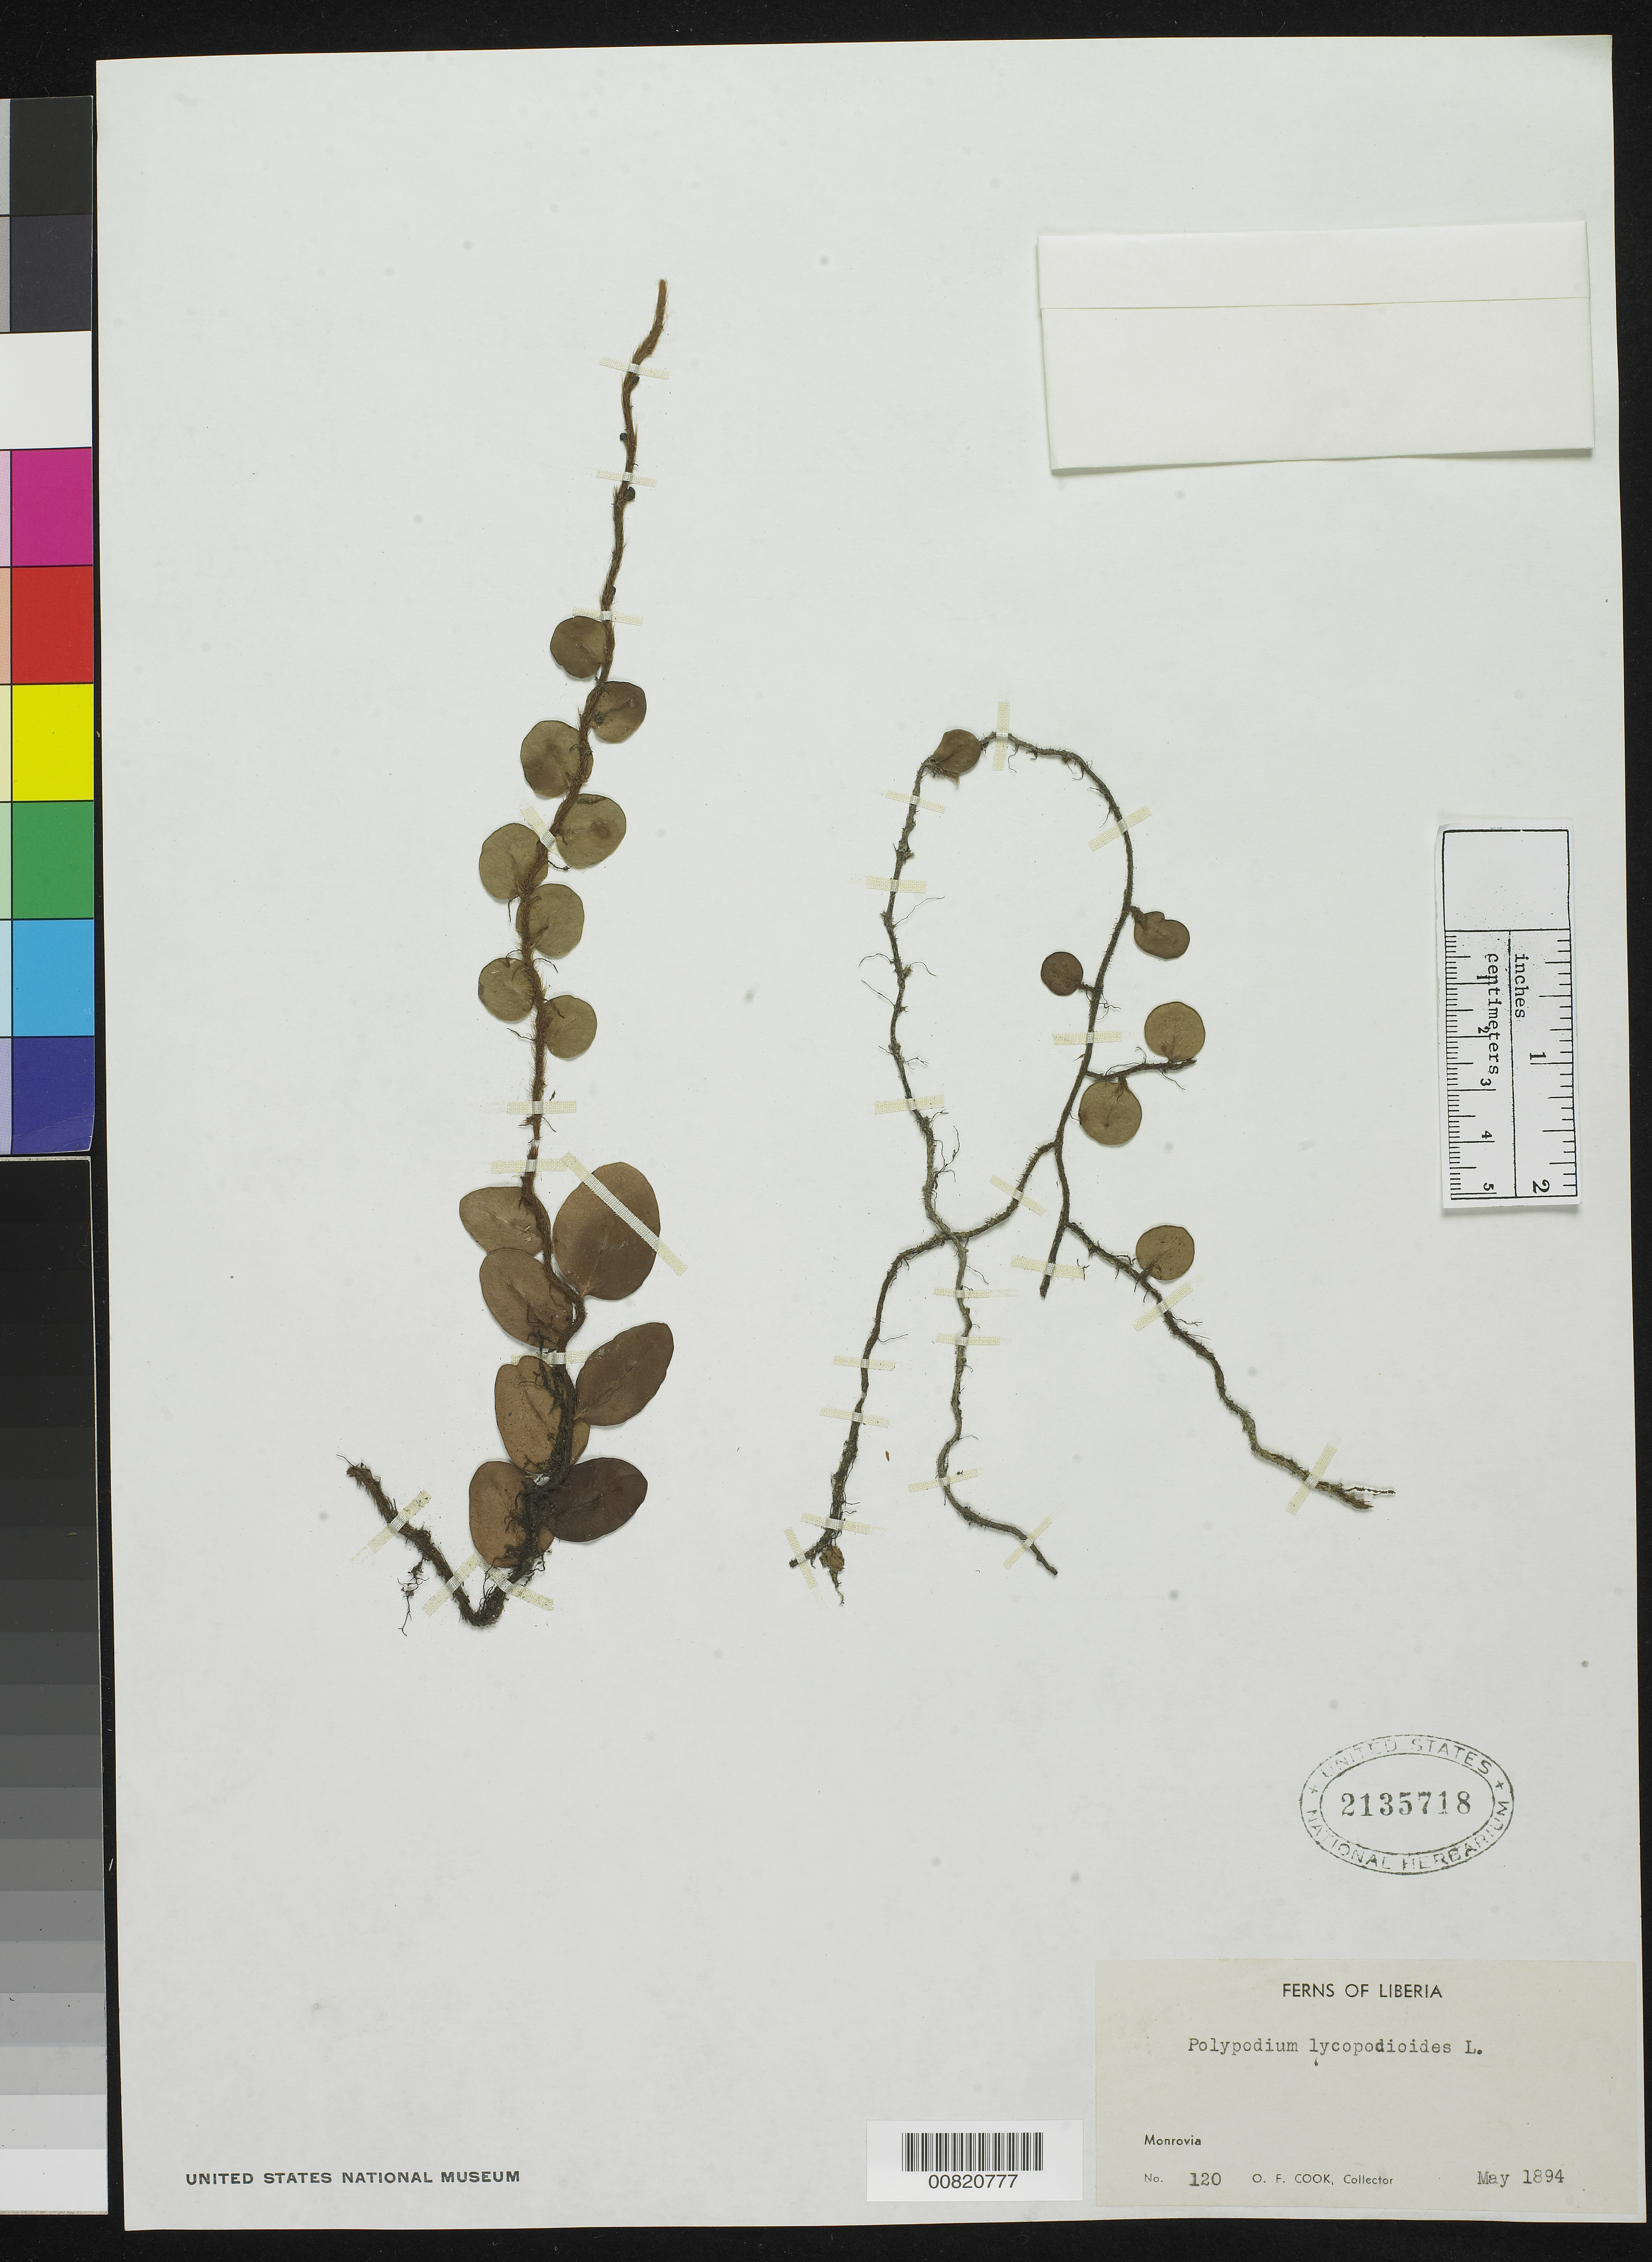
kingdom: Plantae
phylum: Tracheophyta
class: Polypodiopsida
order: Polypodiales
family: Polypodiaceae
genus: Polypodium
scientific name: Polypodium lycopodioides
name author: L.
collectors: O. F. Cook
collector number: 120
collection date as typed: May 1894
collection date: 1894-05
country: Liberia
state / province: Montserrado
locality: Monrovia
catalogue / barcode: US 2135718